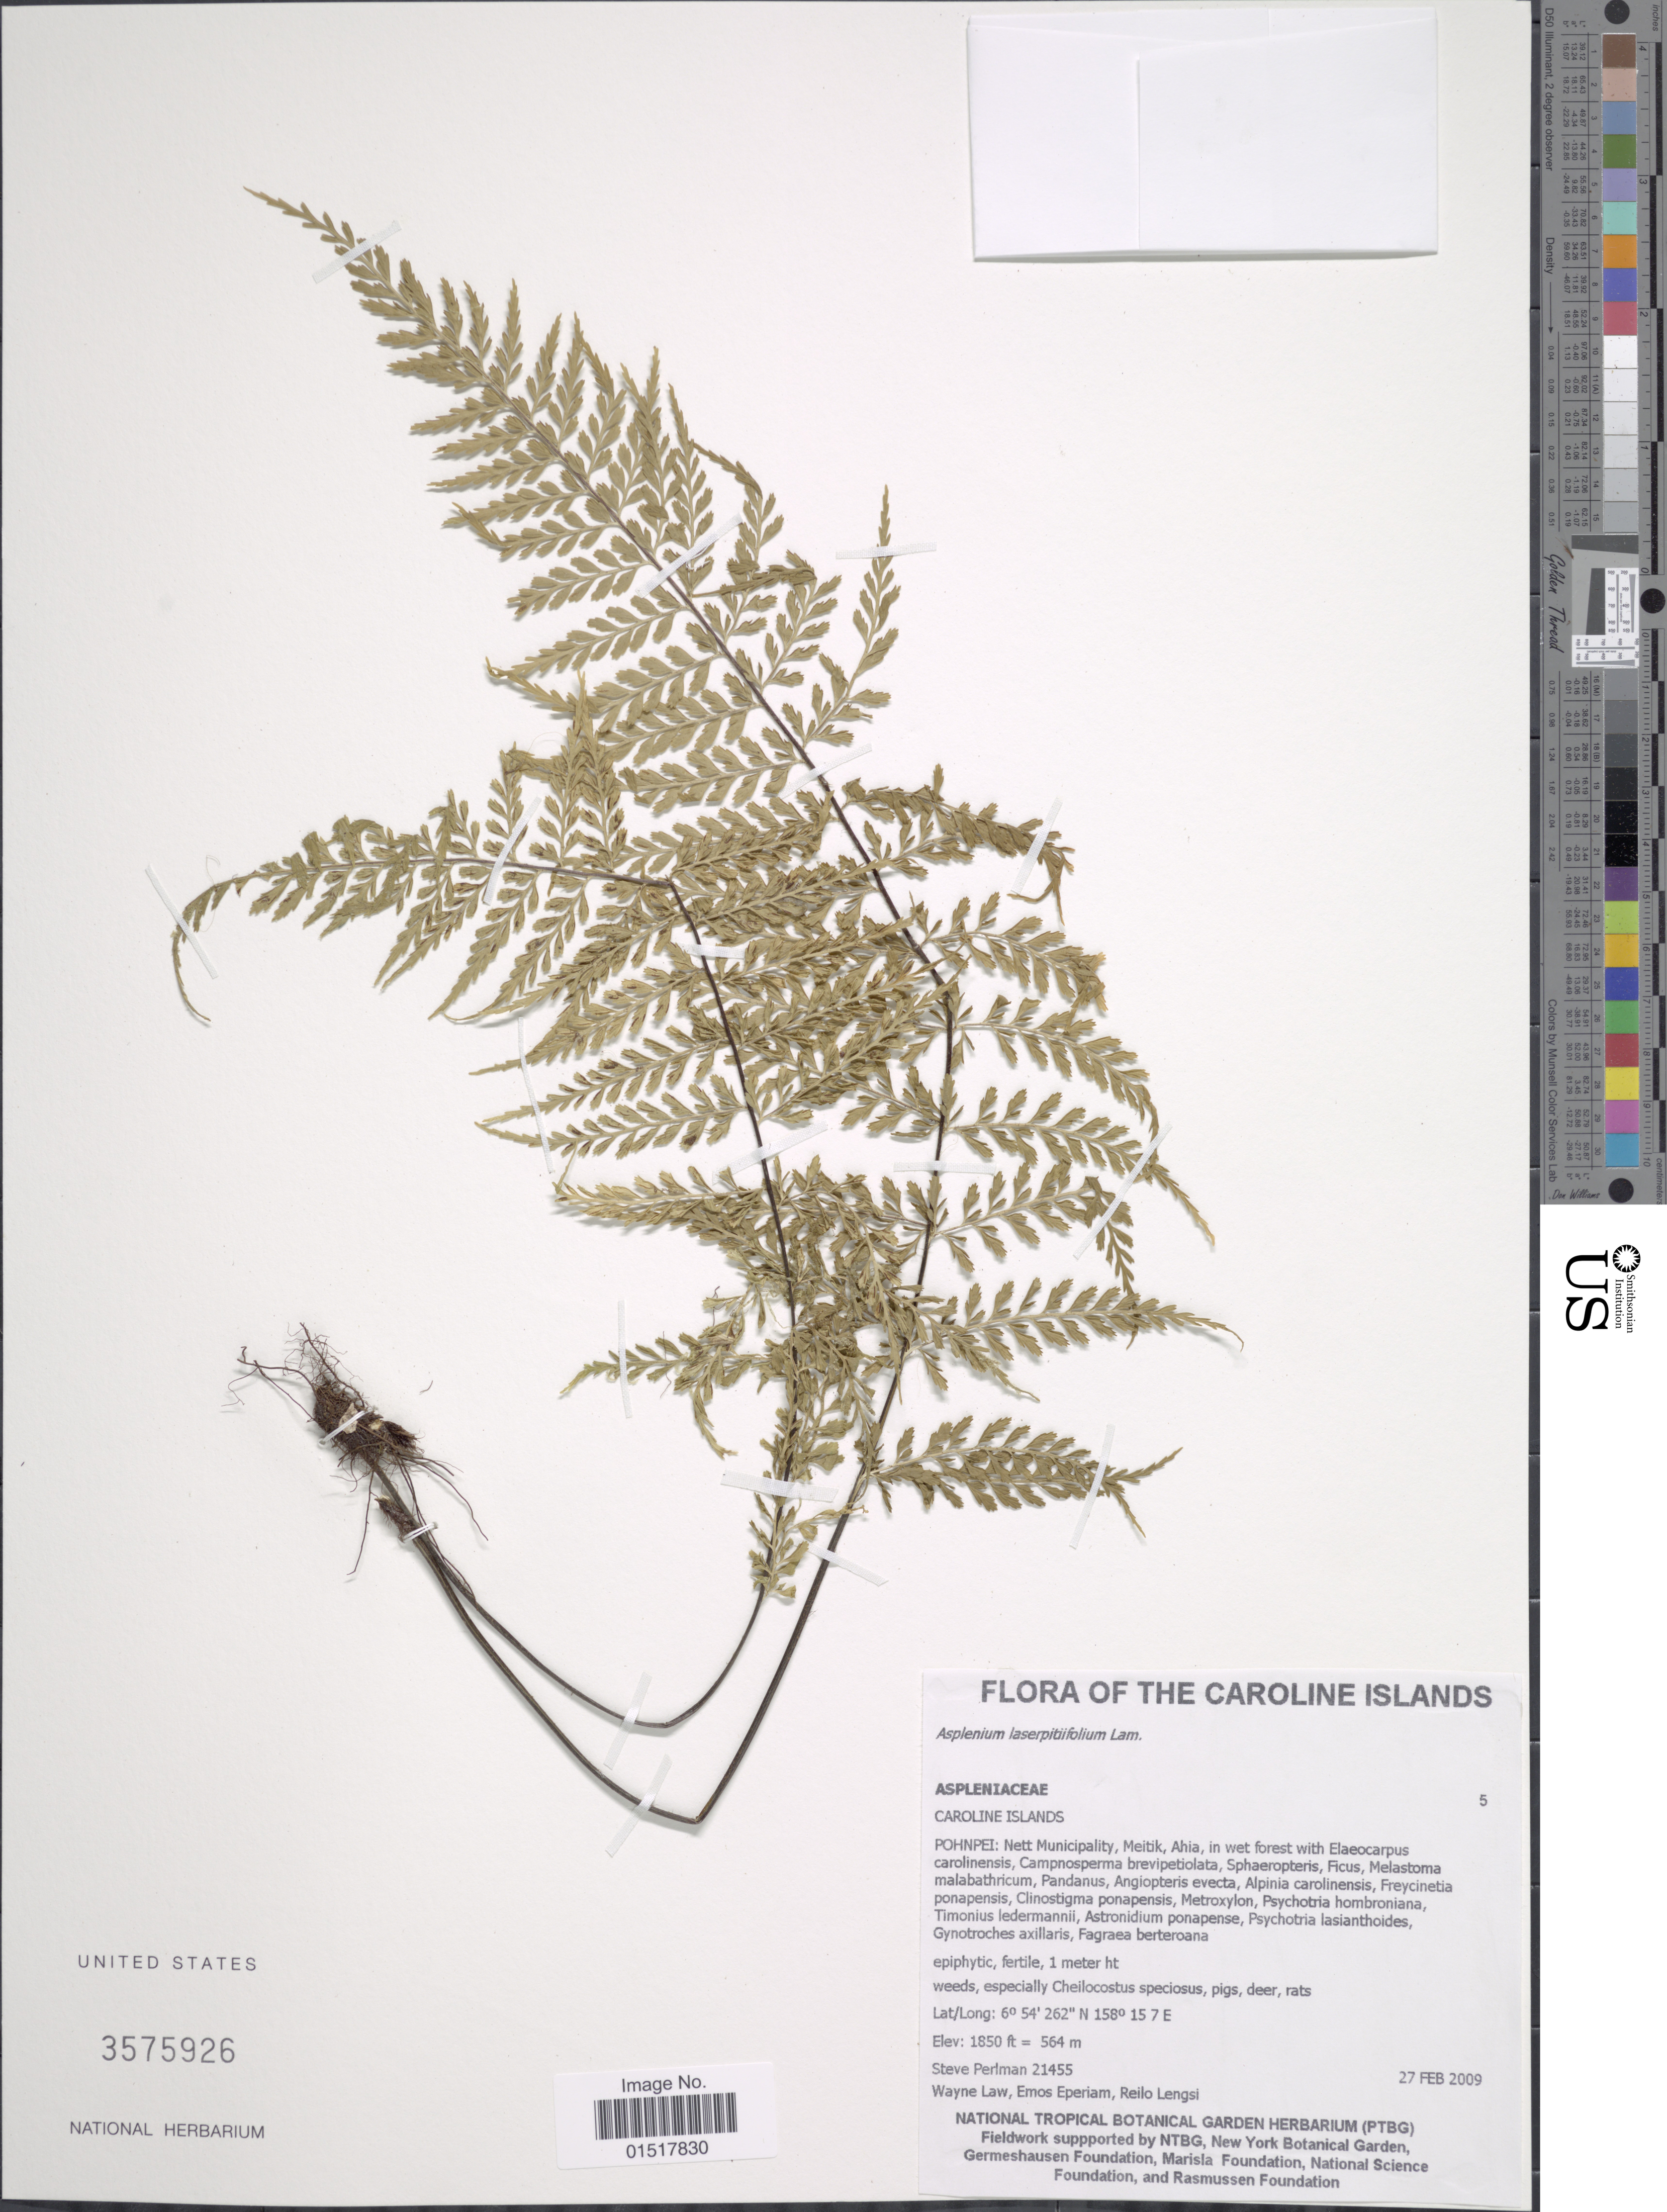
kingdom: Plantae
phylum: Tracheophyta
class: Polypodiopsida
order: Polypodiales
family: Aspleniaceae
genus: Asplenium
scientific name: Asplenium laserpitiifolium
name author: Lam.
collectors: S. Perlman, W. Law, P. Eperiam & R. Lengsi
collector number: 21455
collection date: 2009-02-27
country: Micronesia, Federated States of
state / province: Pohnpei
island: Pohnpei [Ponape]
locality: Caroline Islands. Pohnpei: Nett Municipalty, Meitik, Ahia.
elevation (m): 564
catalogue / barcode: US 3575926